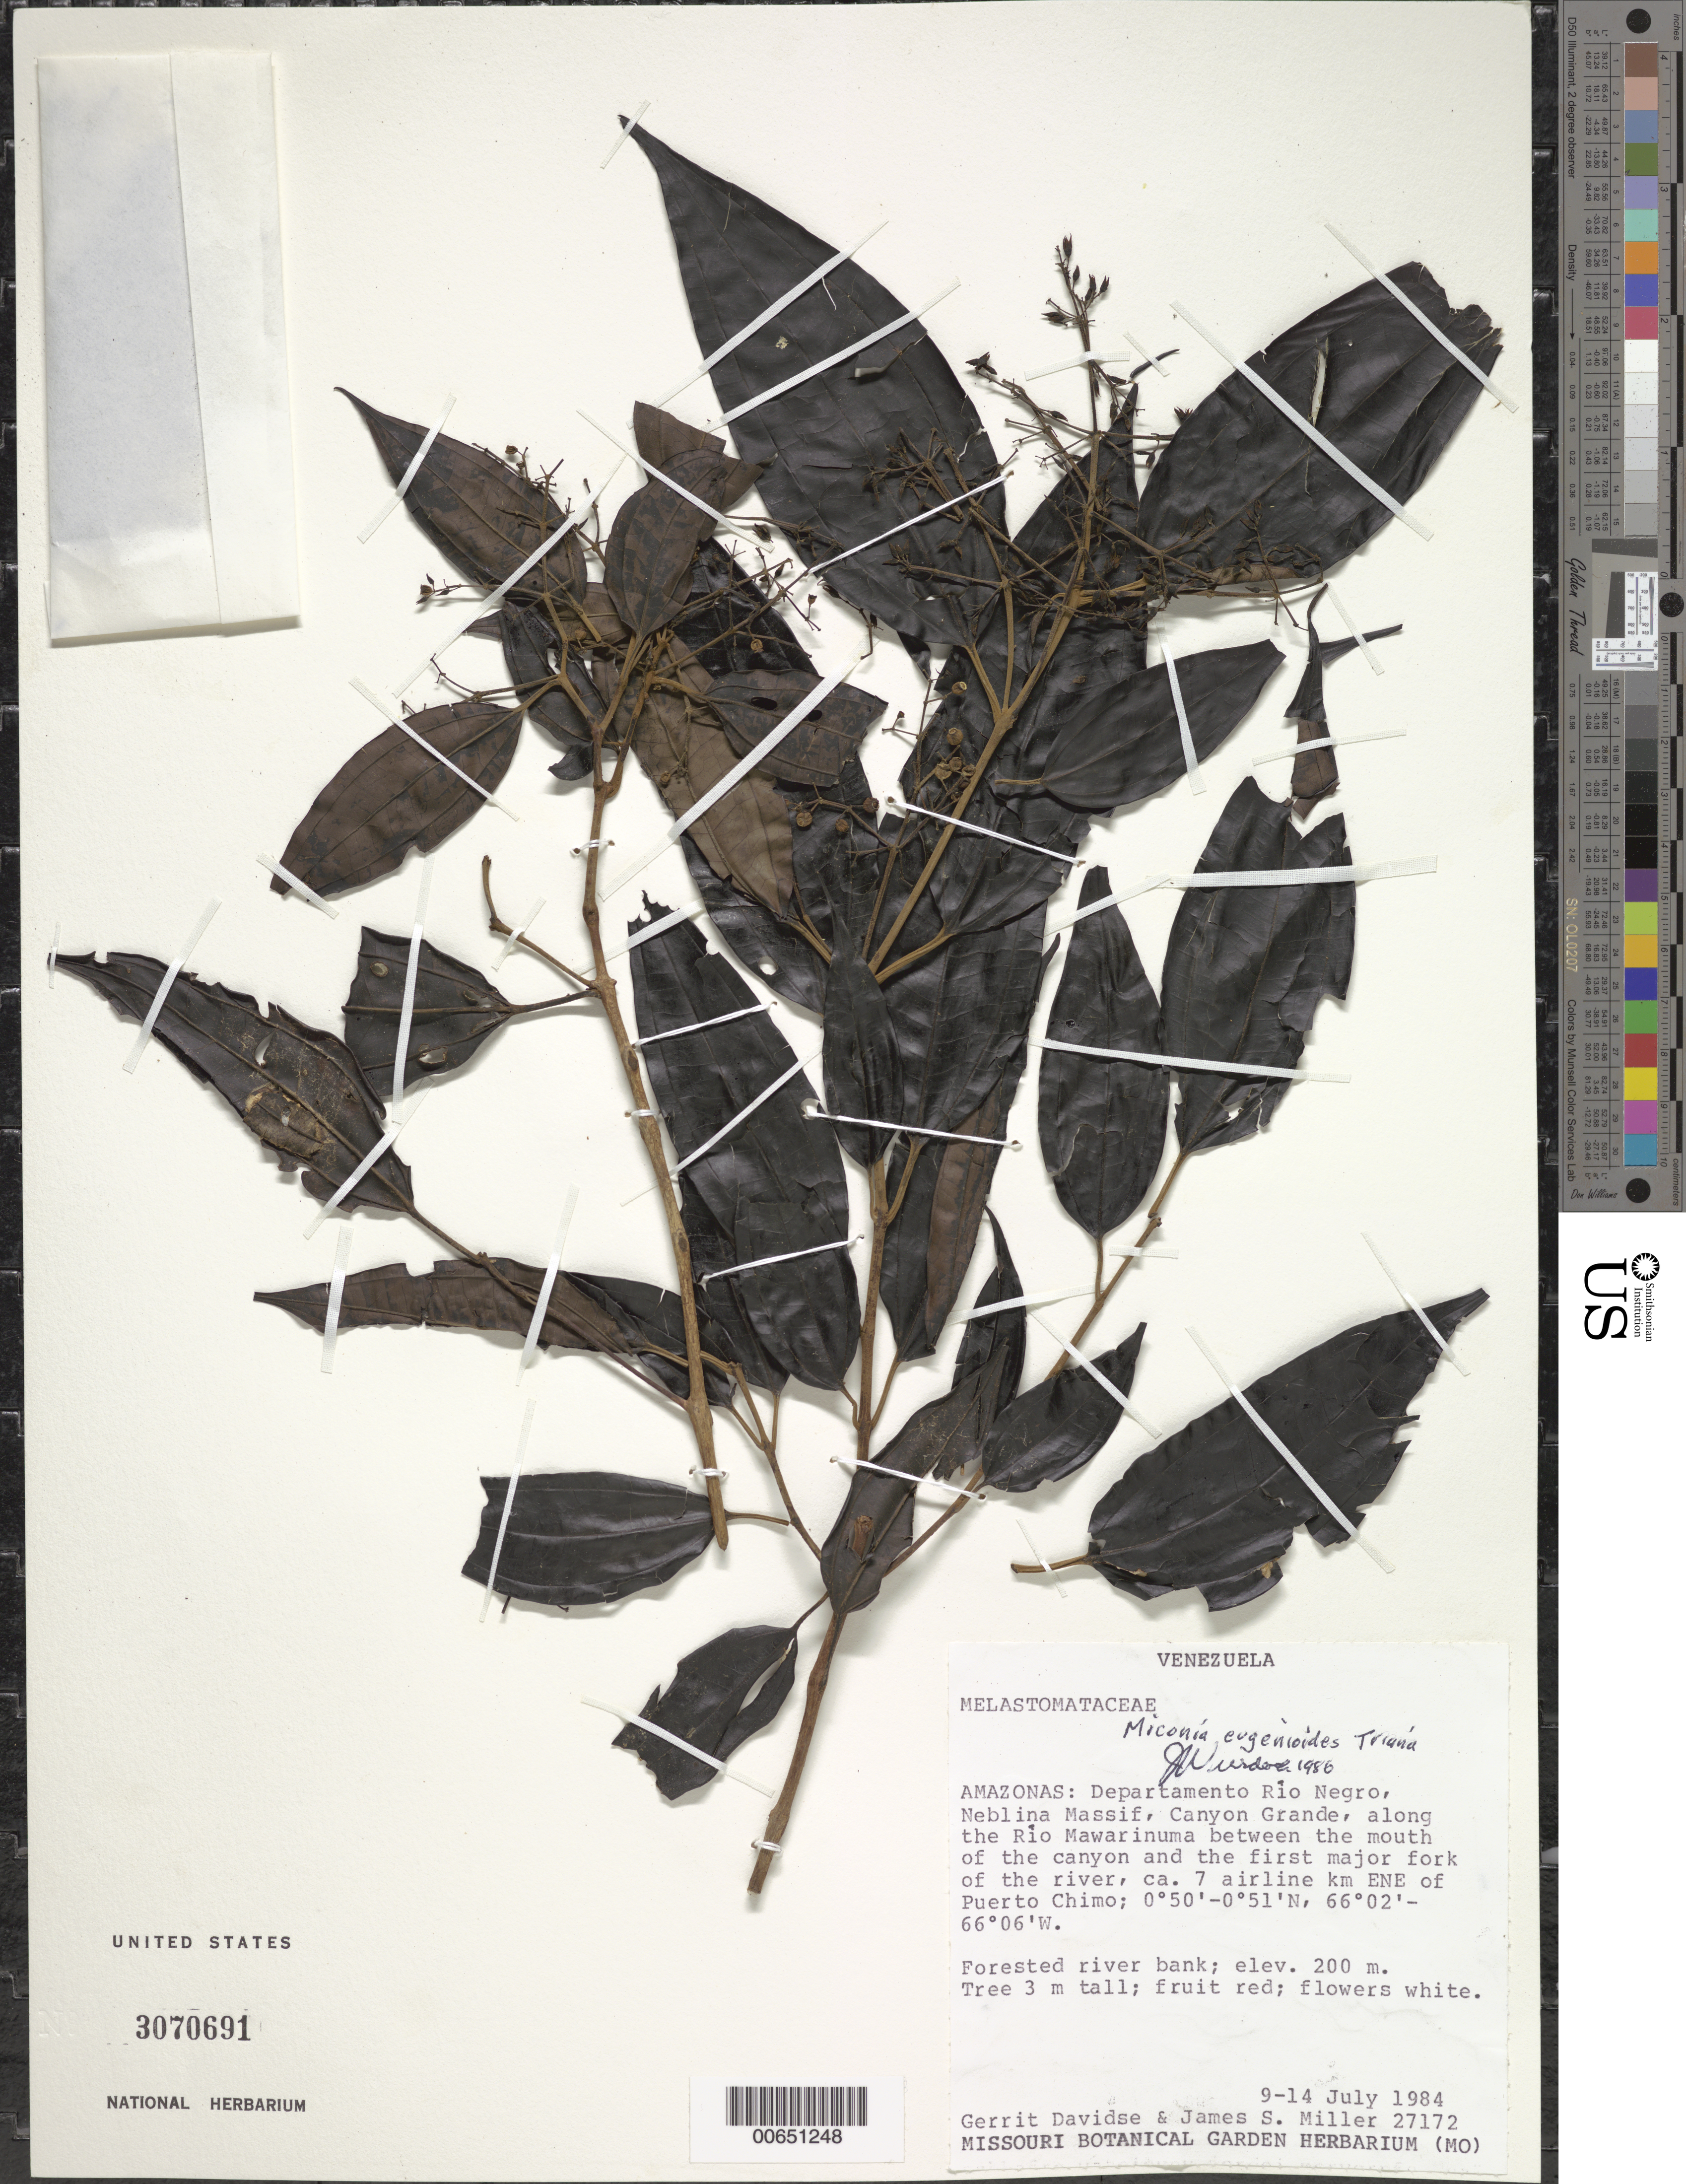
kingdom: Plantae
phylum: Tracheophyta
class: Magnoliopsida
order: Myrtales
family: Melastomataceae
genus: Miconia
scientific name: Miconia eugenioides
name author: Triana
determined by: Wurdack, John J., (US), US (UNITED STATES)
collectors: G. Davidse & J. S. Miller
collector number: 27172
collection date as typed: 9-Jul-84 to 14-Jul-84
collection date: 1984-07-09/1984-07-14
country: Venezuela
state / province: Amazonas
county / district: Río Negro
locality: Neblina Massif, Canyon Grande, along Río Mawarinuma, 7 airline km E-NE of Puerto Chimo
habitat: Forested river bank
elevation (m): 200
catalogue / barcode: US 3070691